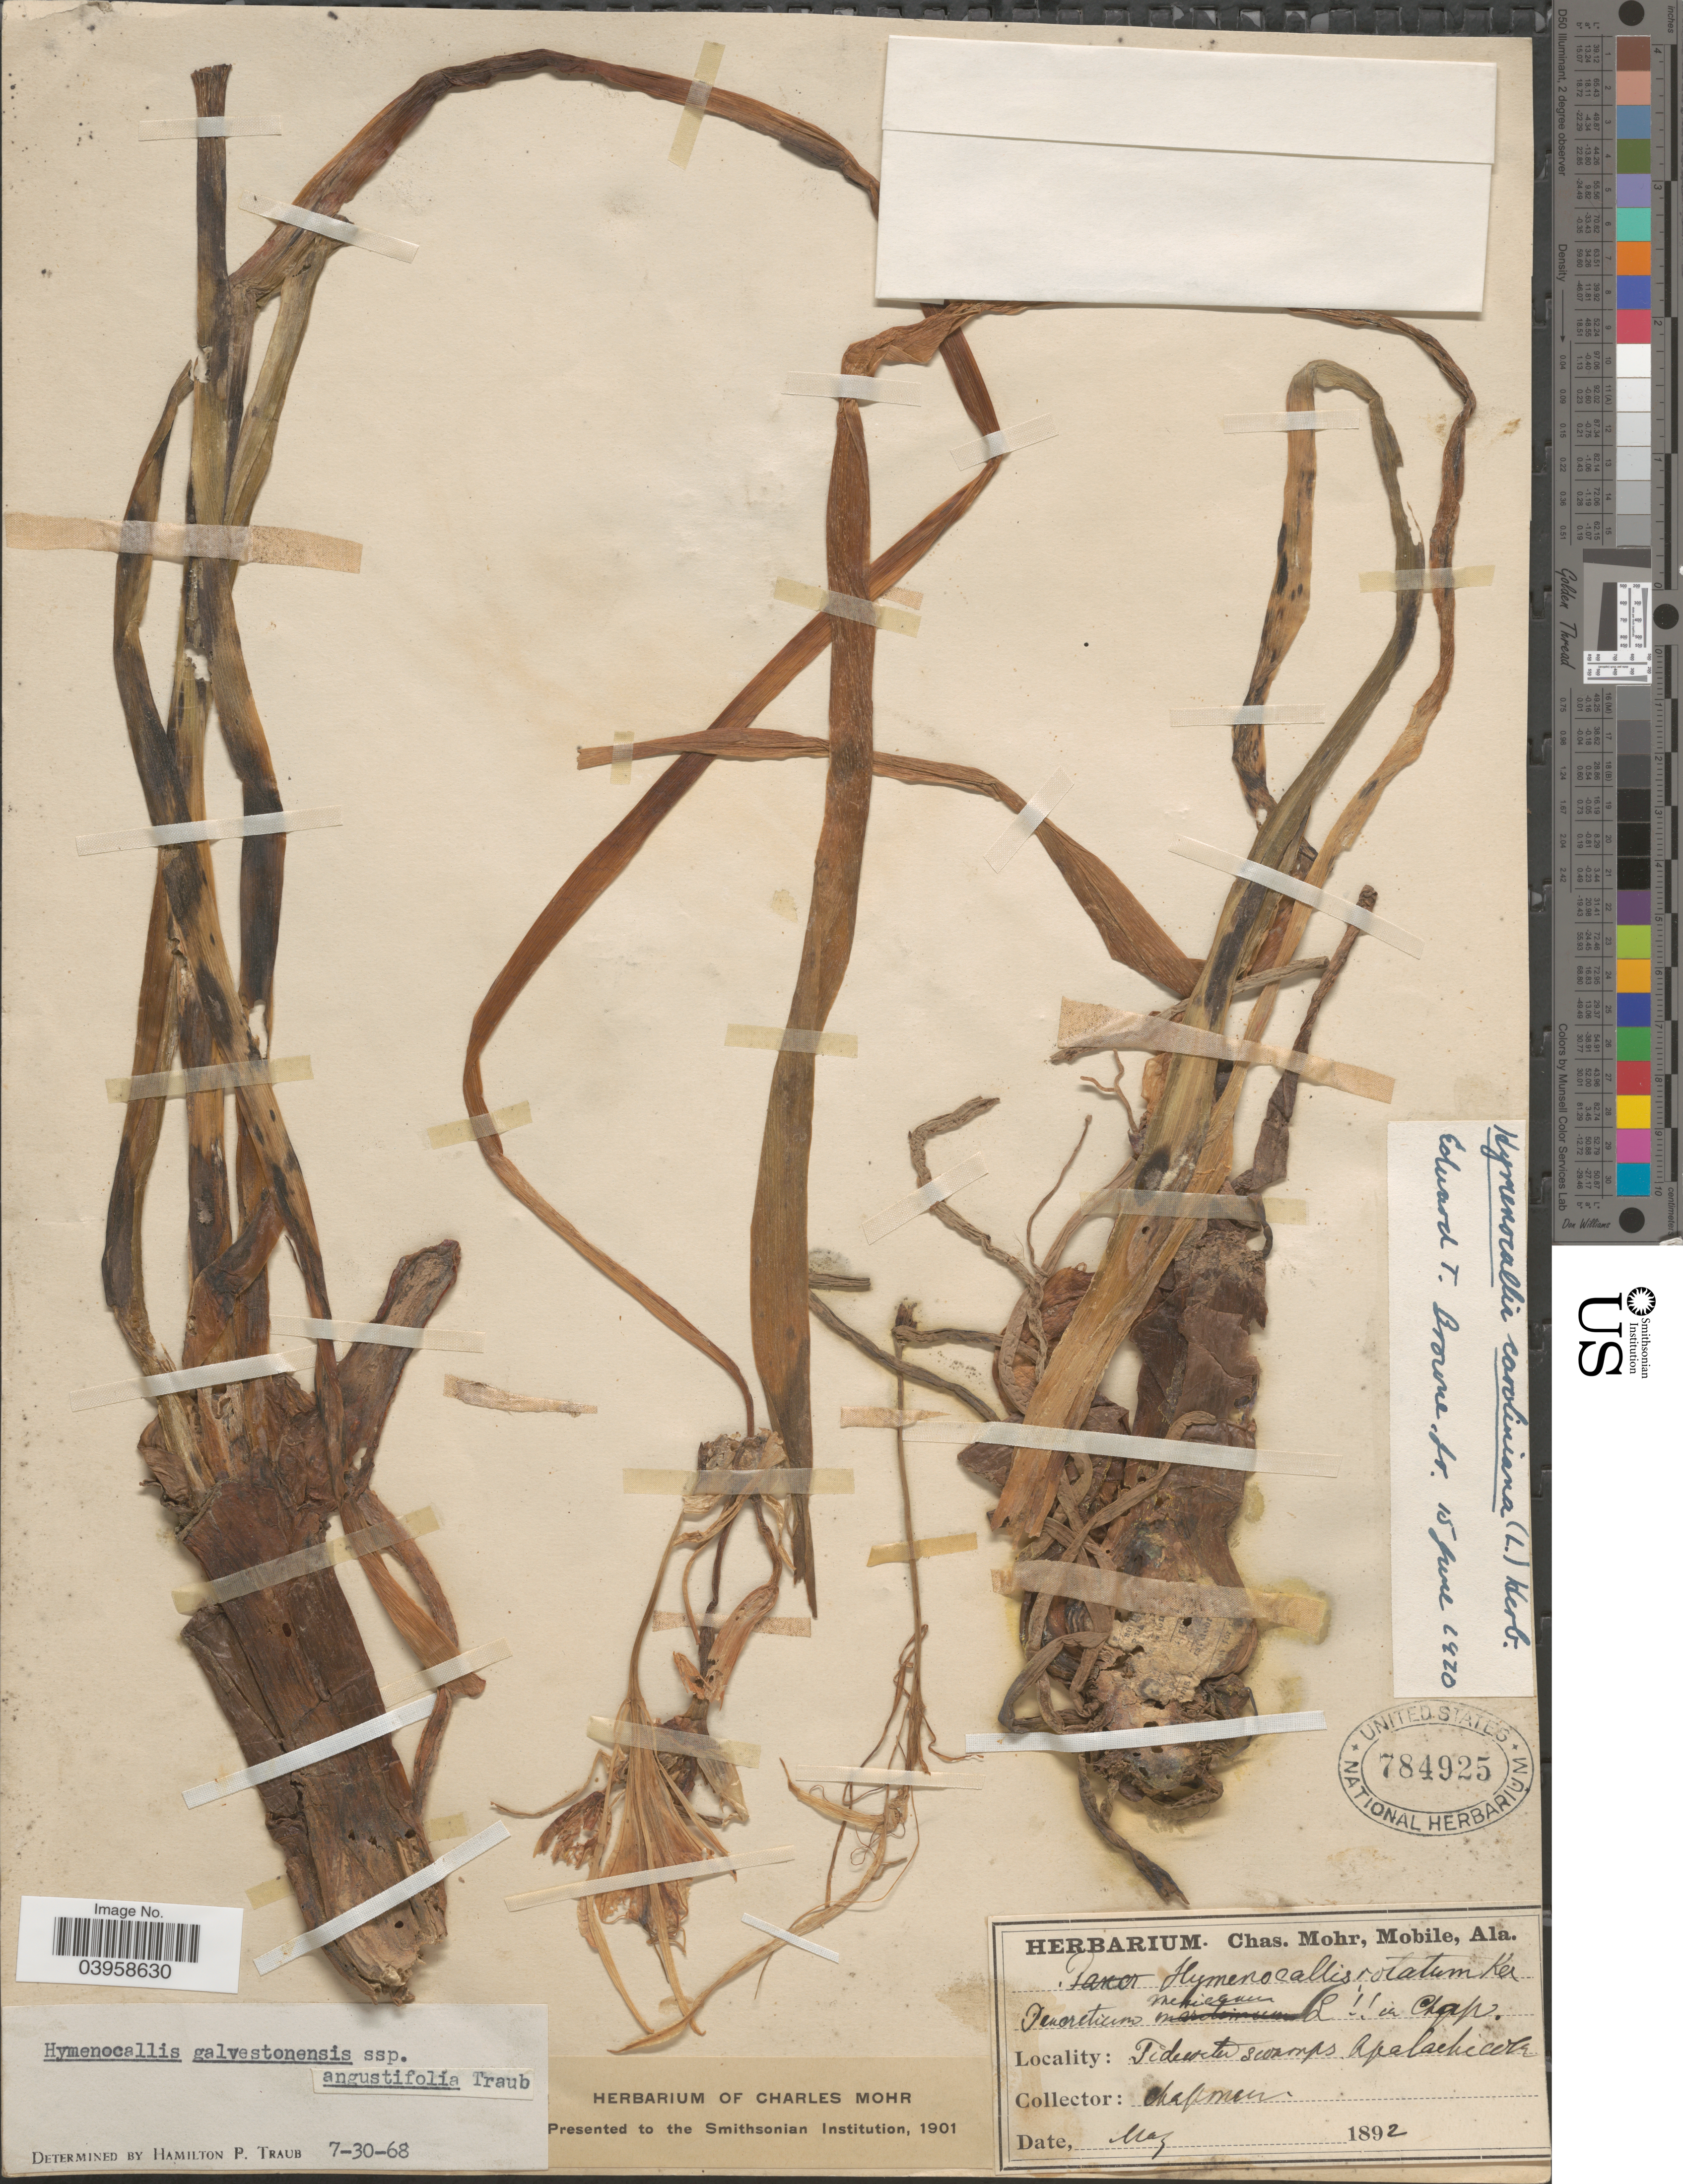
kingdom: Plantae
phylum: Tracheophyta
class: Liliopsida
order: Asparagales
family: Amaryllidaceae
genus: Hymenocallis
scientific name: Hymenocallis caroliniana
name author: (L.) Herb.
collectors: A. Chapman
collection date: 1892-05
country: United States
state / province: Florida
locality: Tidewater swamps. Apalachicola.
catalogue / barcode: US 784925